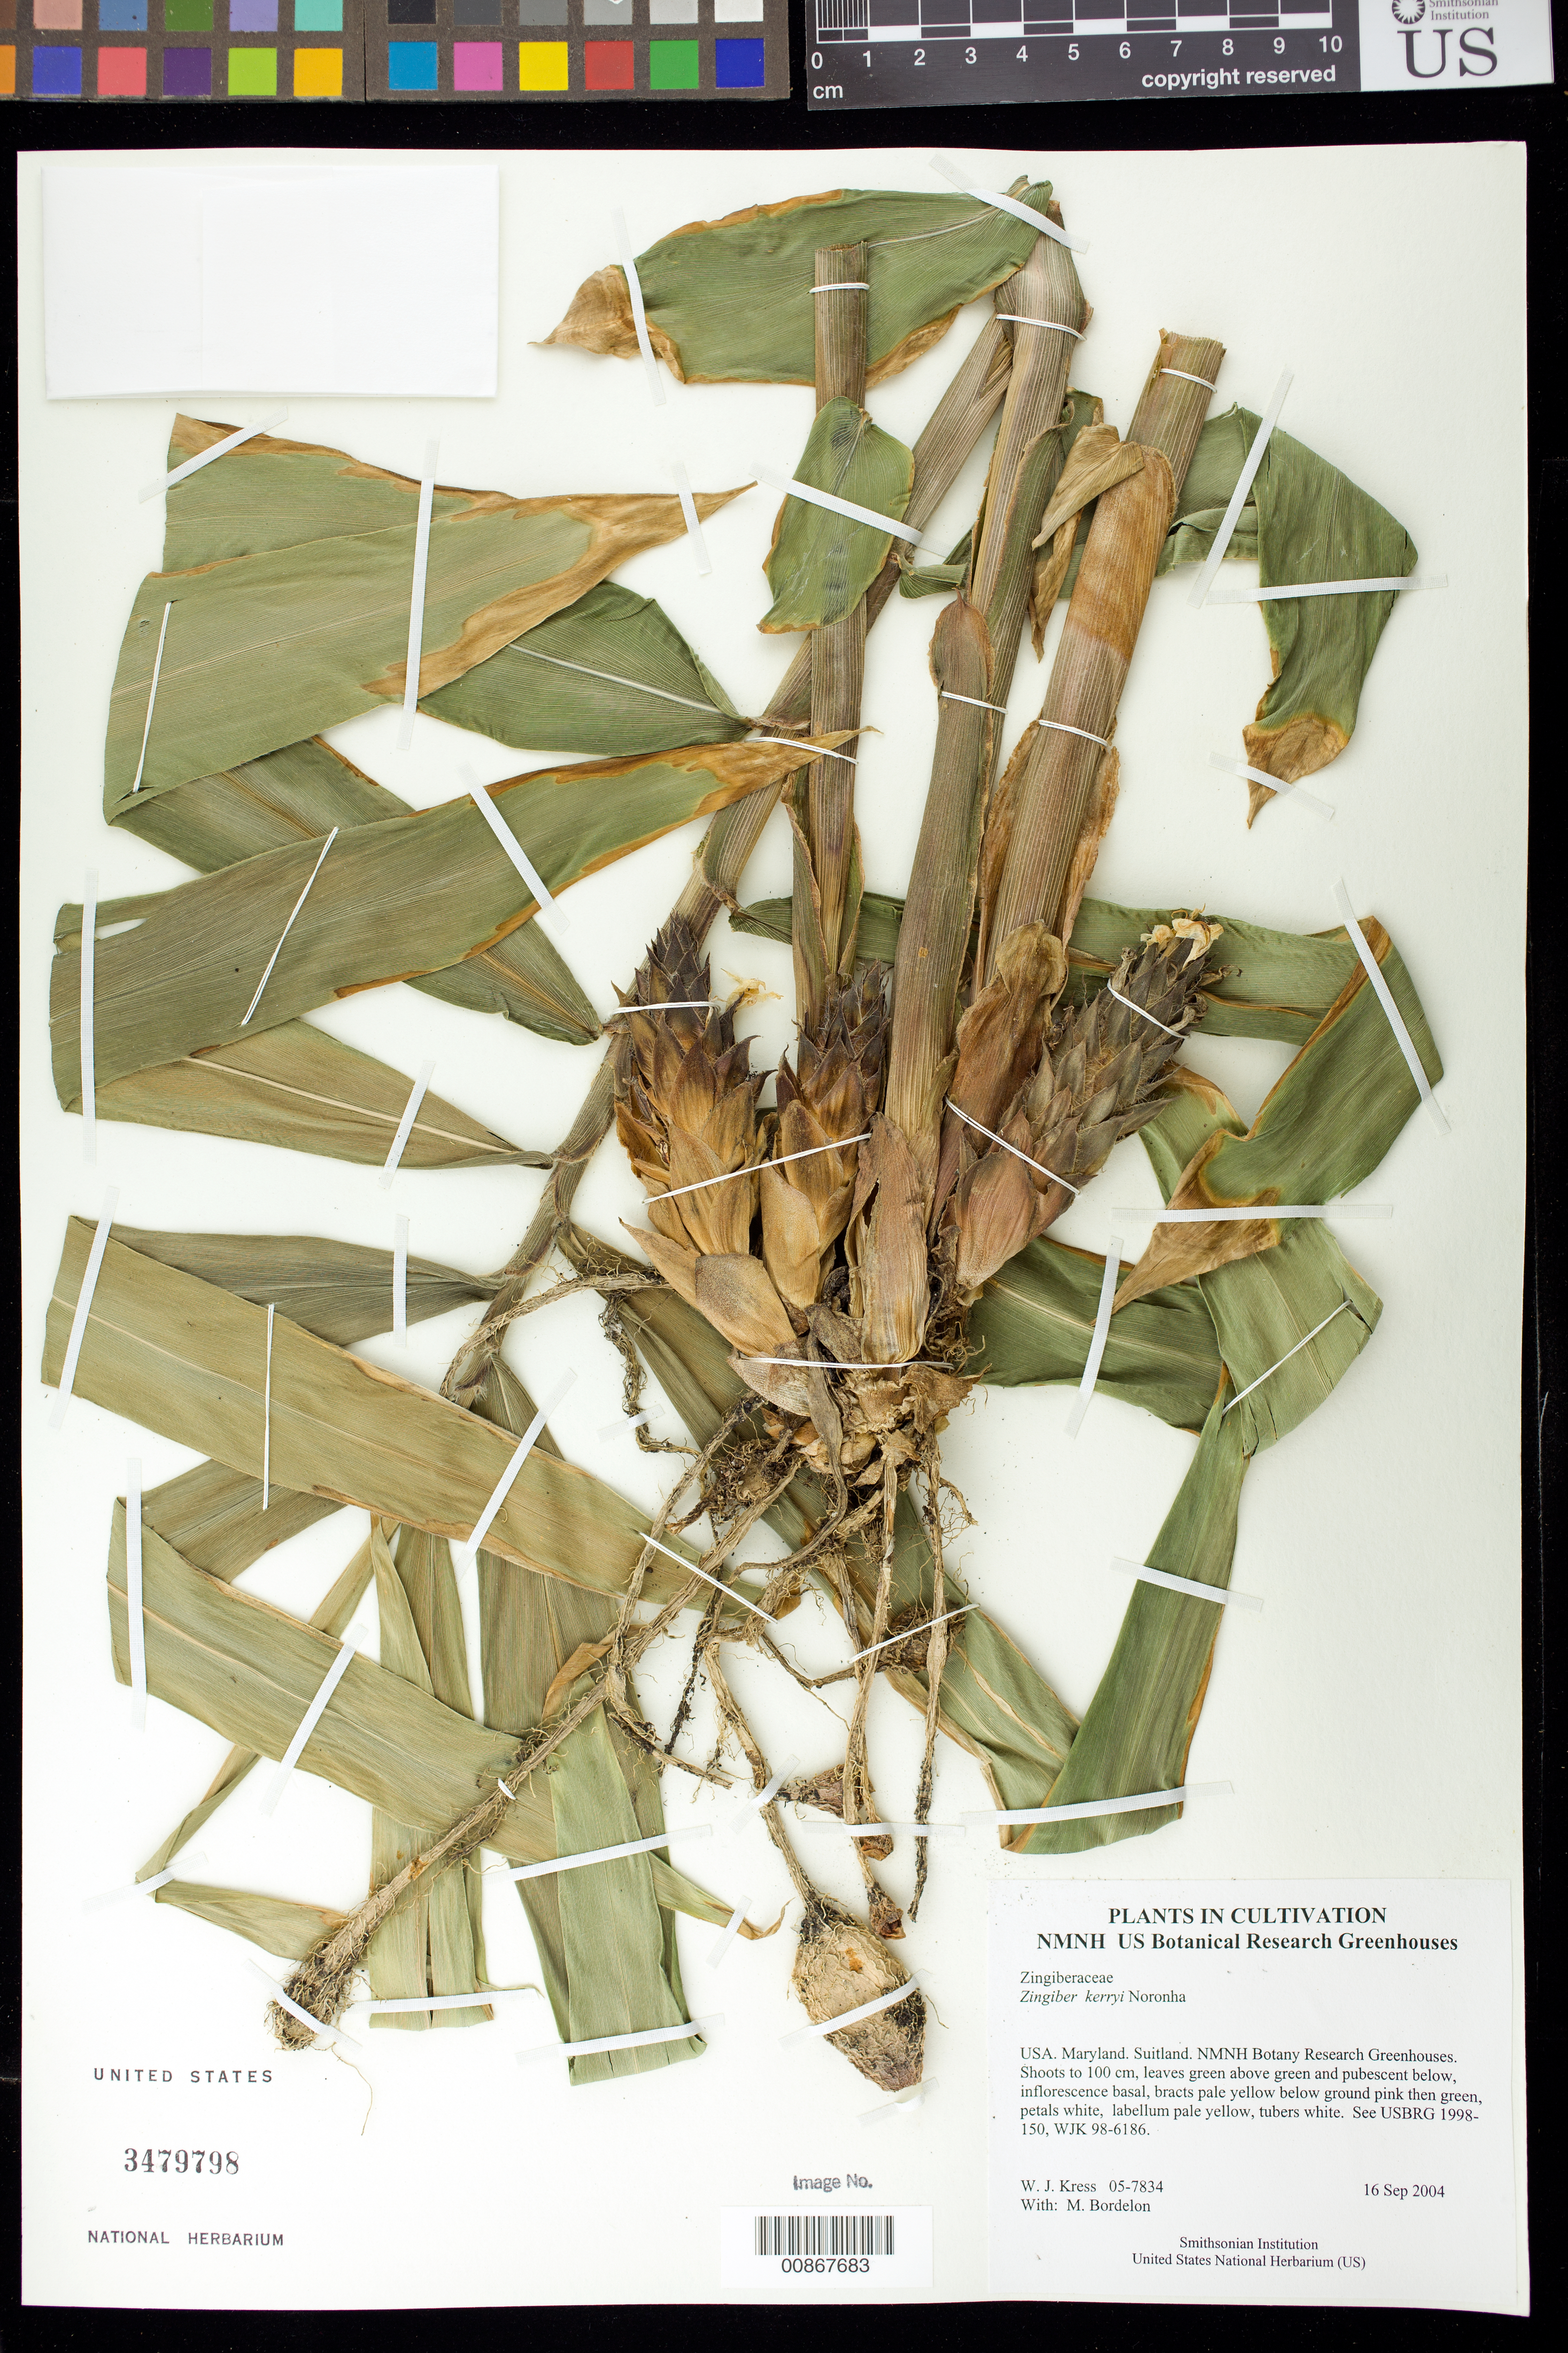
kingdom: Plantae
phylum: Tracheophyta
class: Liliopsida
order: Zingiberales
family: Zingiberaceae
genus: Zingiber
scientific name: Zingiber kerrii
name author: Noronha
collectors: W. J. Kress & M. Bordelon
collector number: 05-7834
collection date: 2004-09-16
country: United States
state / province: Maryland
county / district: Prince George's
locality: NMNH Botany Research Greenhouses. Suitland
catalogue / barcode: US 3479798